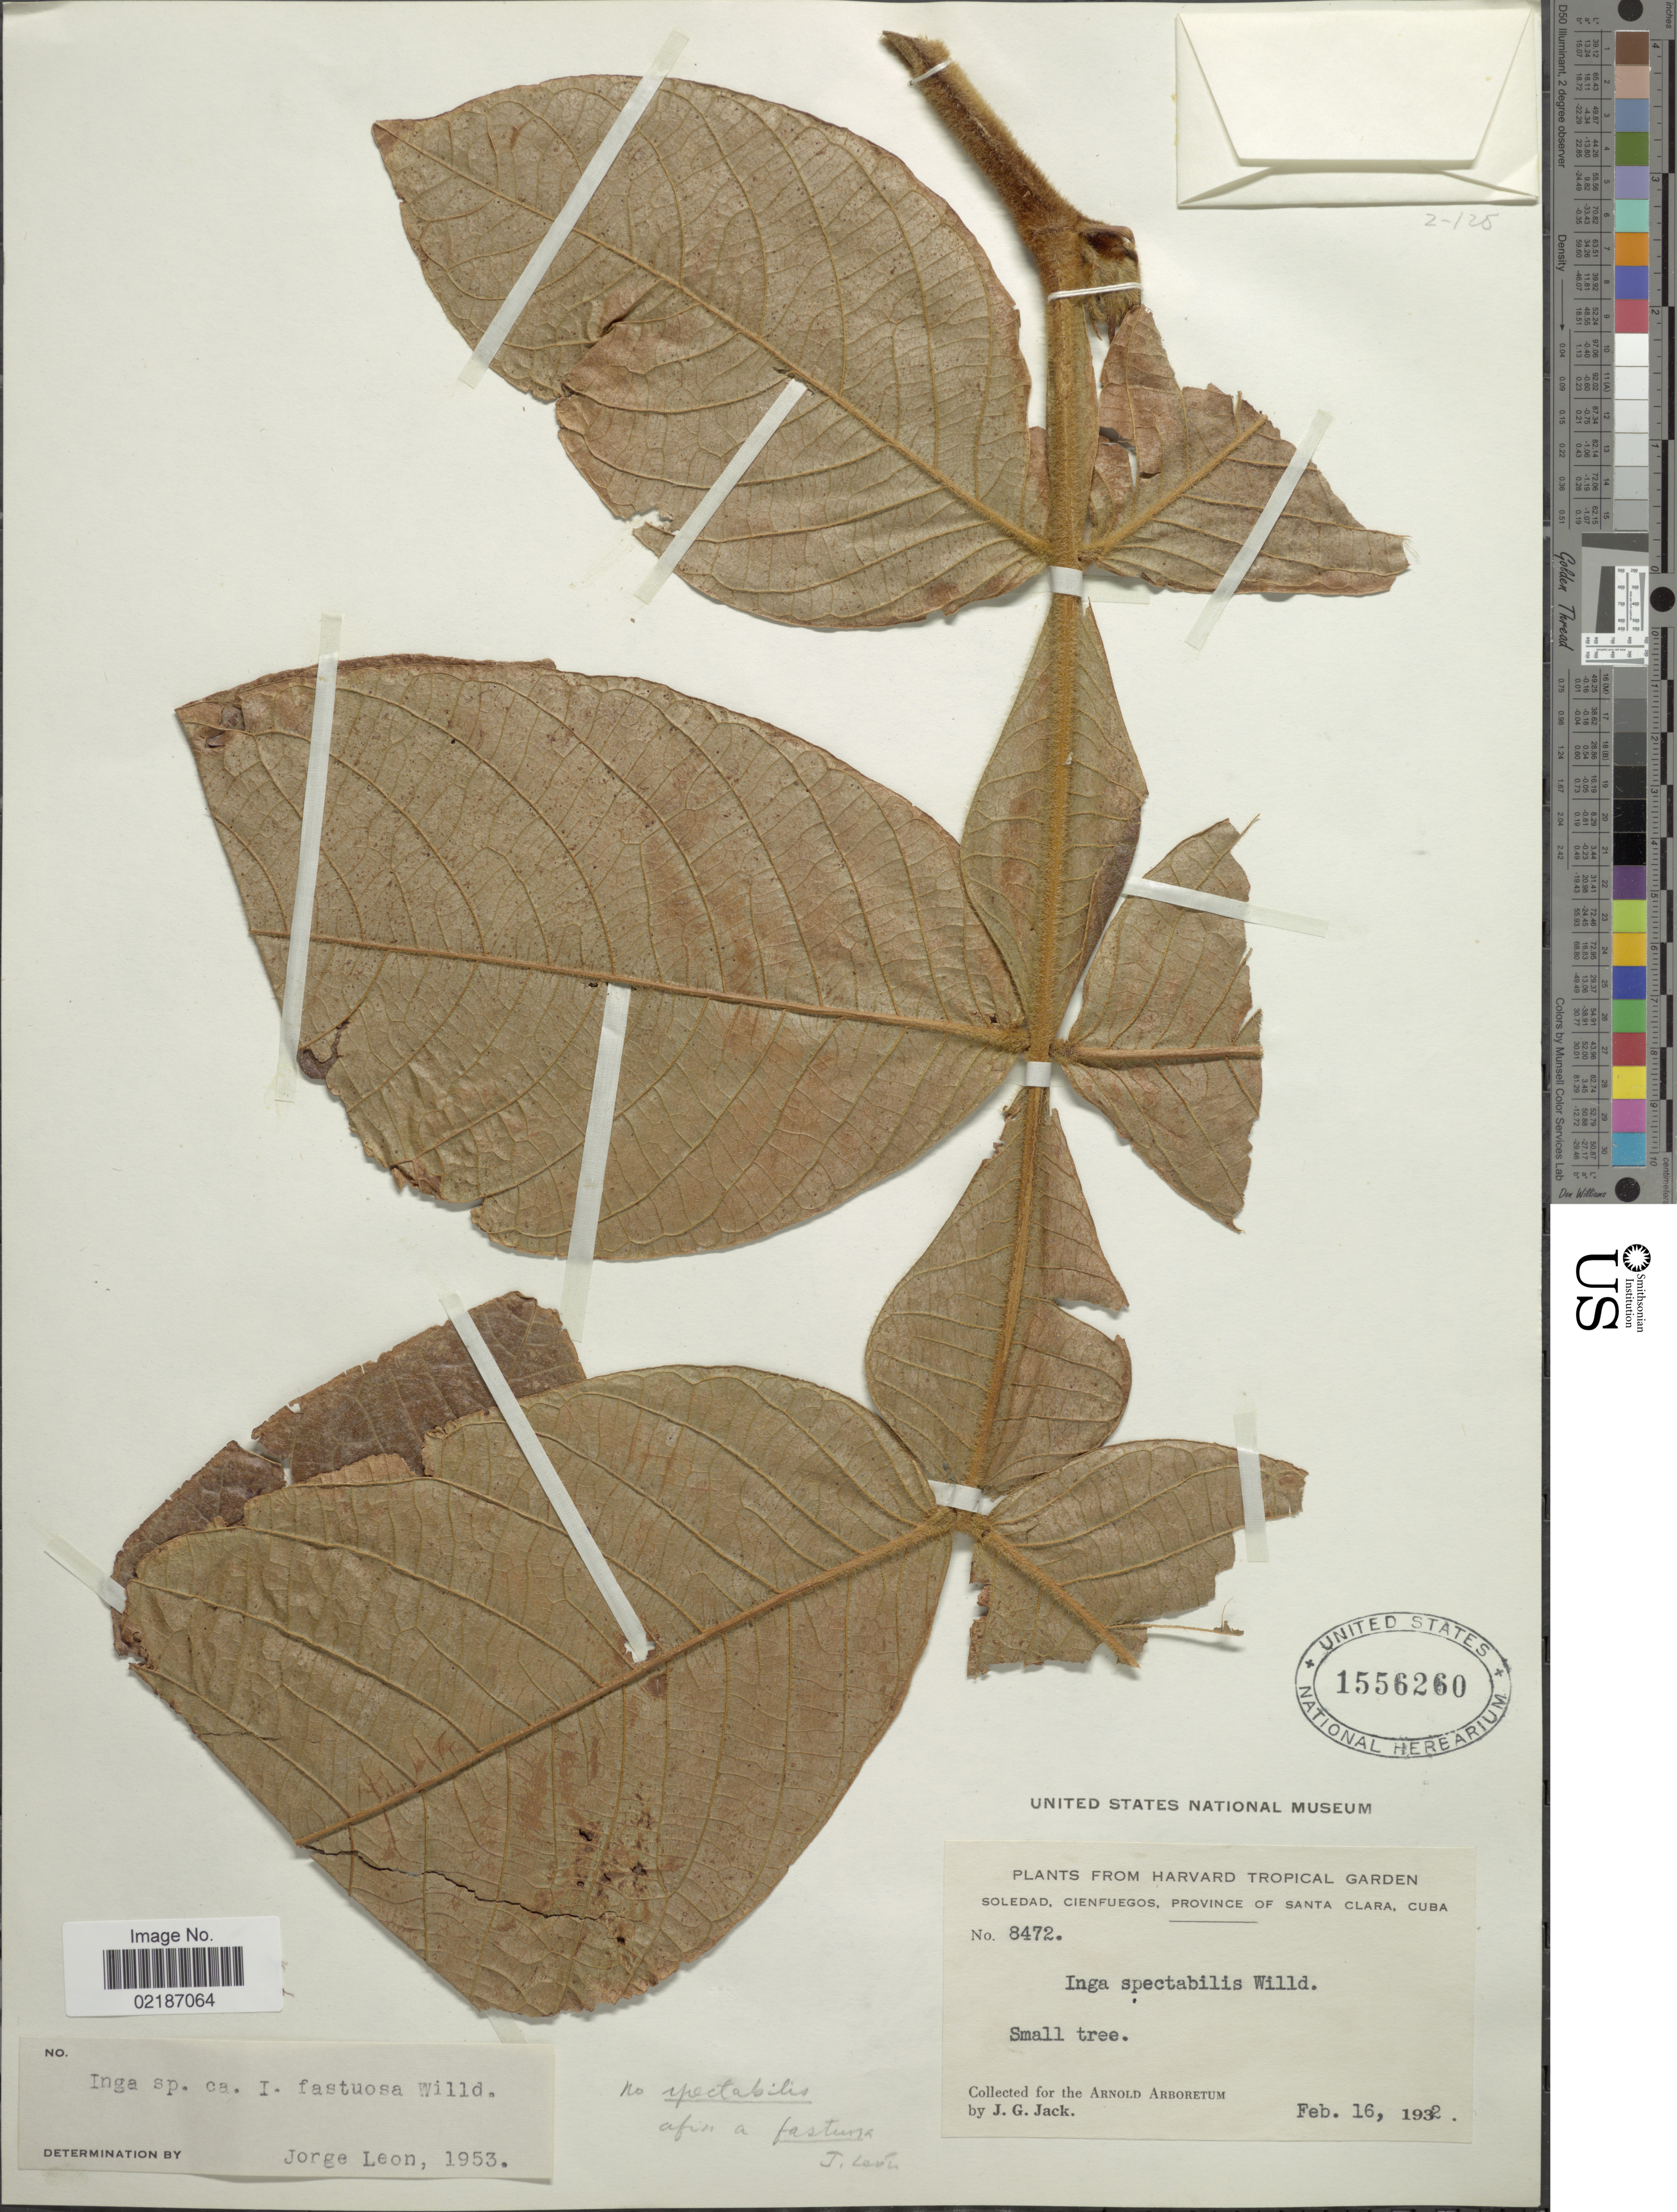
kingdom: Plantae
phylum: Tracheophyta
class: Magnoliopsida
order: Fabales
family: Fabaceae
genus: Inga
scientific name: Inga fastuosa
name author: (Jacq.) Willd.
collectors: J. G. Jack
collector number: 8472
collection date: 1932-02-16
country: Cuba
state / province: Las Villas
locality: Harvard Tropical Garden. Soledad, Cienfuegos, Province of Santa Clara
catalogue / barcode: US 1556260